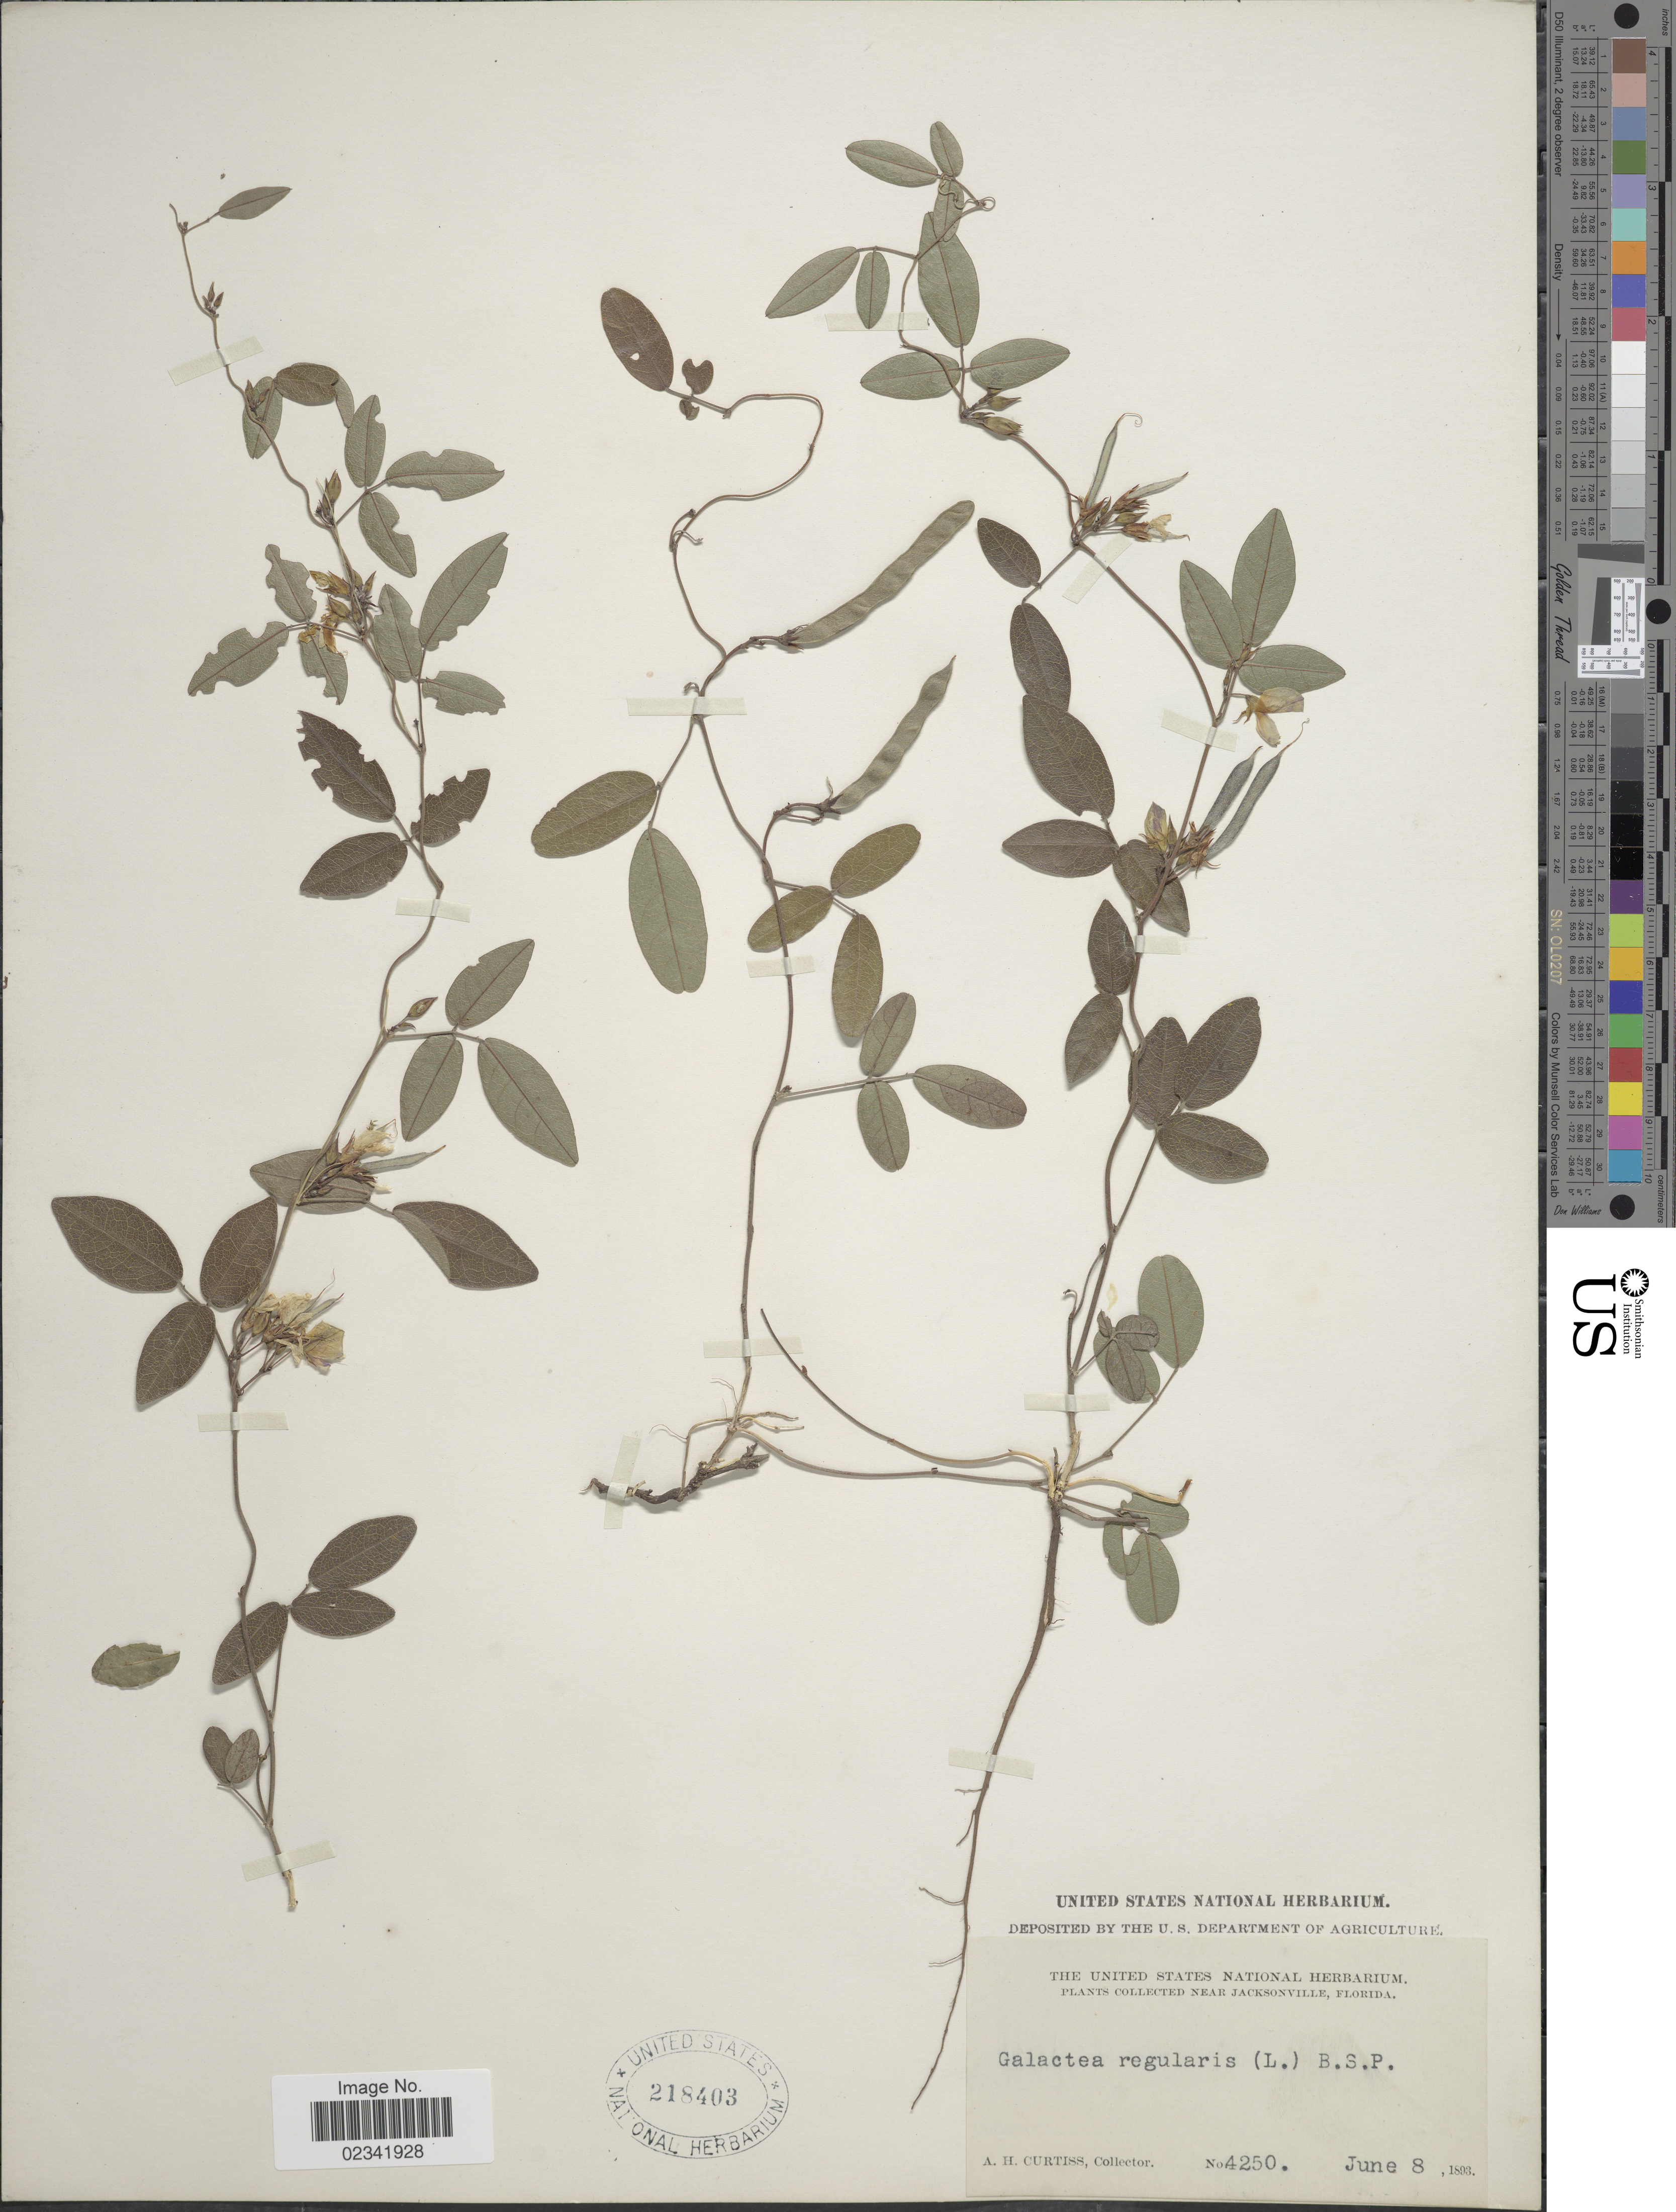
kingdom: Plantae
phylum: Tracheophyta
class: Magnoliopsida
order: Fabales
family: Fabaceae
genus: Galactia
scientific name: Galactia volubilis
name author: (L.) Britton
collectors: A. H. Curtiss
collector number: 4250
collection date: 1893-06-08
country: United States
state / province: Florida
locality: Near Jacksonville, Florida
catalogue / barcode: US 218403